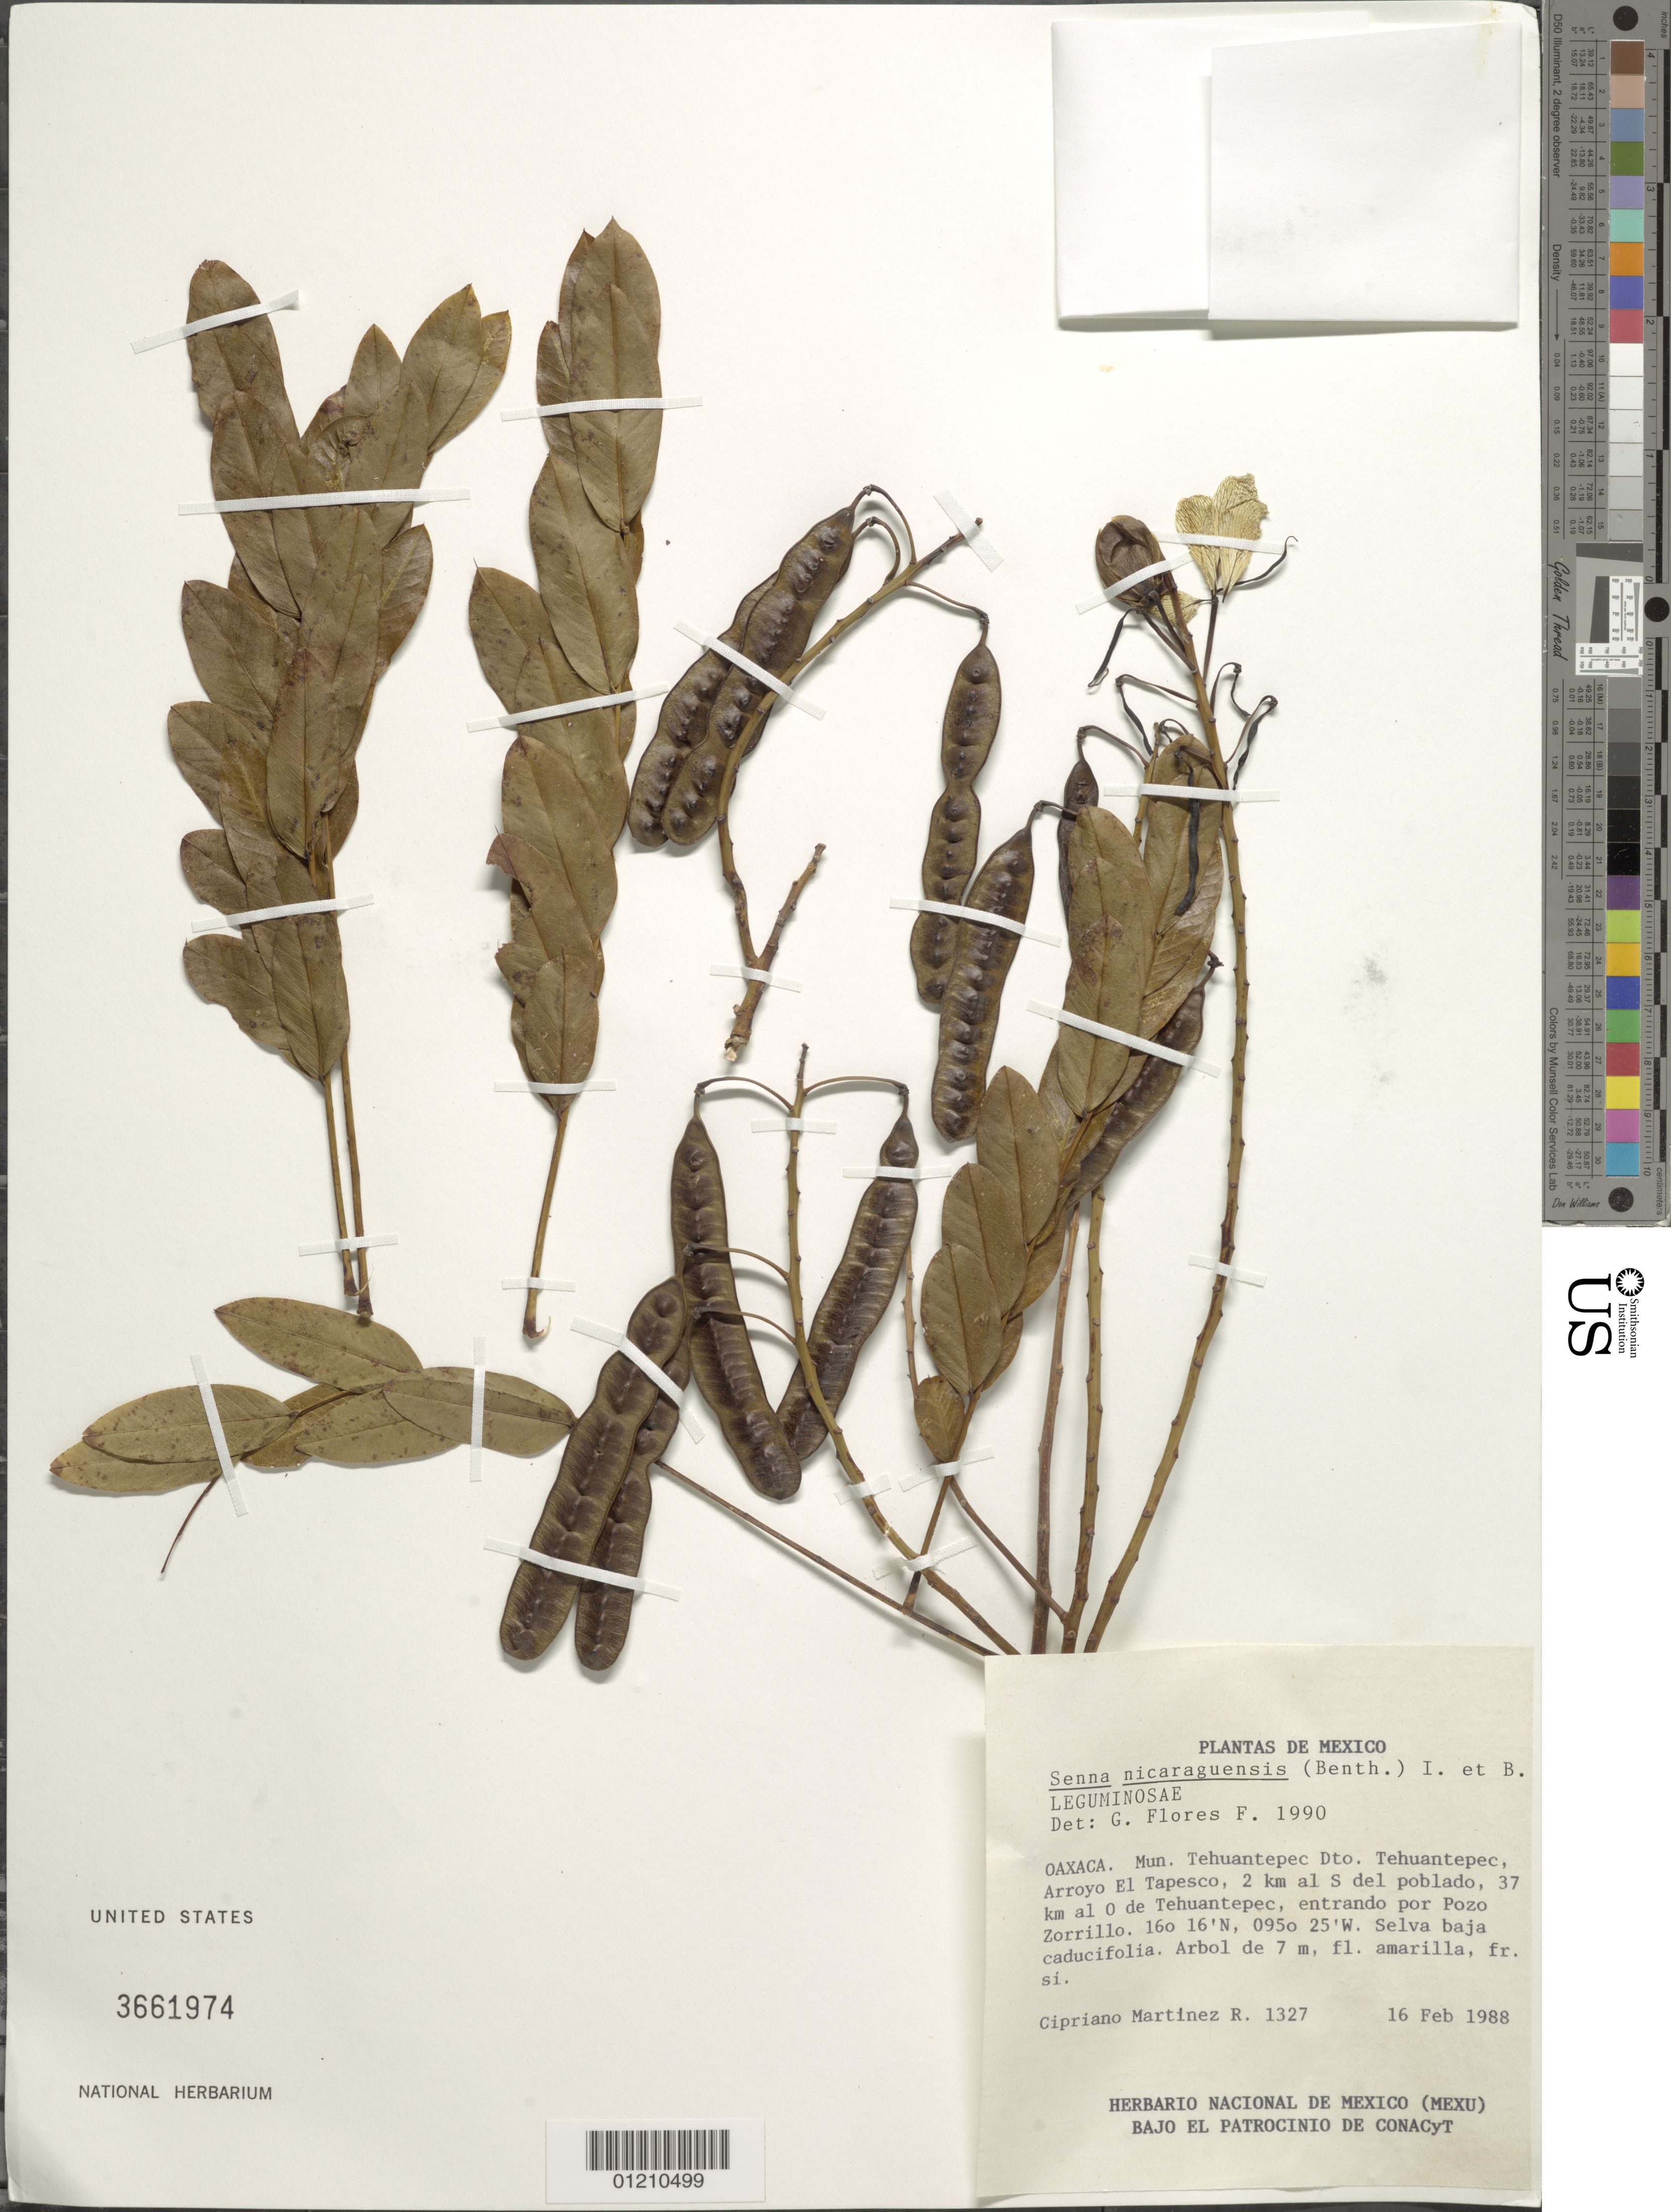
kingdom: Plantae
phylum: Tracheophyta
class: Magnoliopsida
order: Fabales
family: Fabaceae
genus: Senna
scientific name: Senna nicaraguensis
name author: (Benth.) H.S. Irwin & Barneby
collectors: C. Martínez R.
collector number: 1327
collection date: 1988-02-16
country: Mexico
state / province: Oaxaca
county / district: Tehuantepec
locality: Distr. de Tehuantepec, Arroyo El Tapesco, 2 km al S del poblado. 37 km al 0 de Tehuantepec, entrando por Pozo zorrillo.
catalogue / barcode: US 3661974